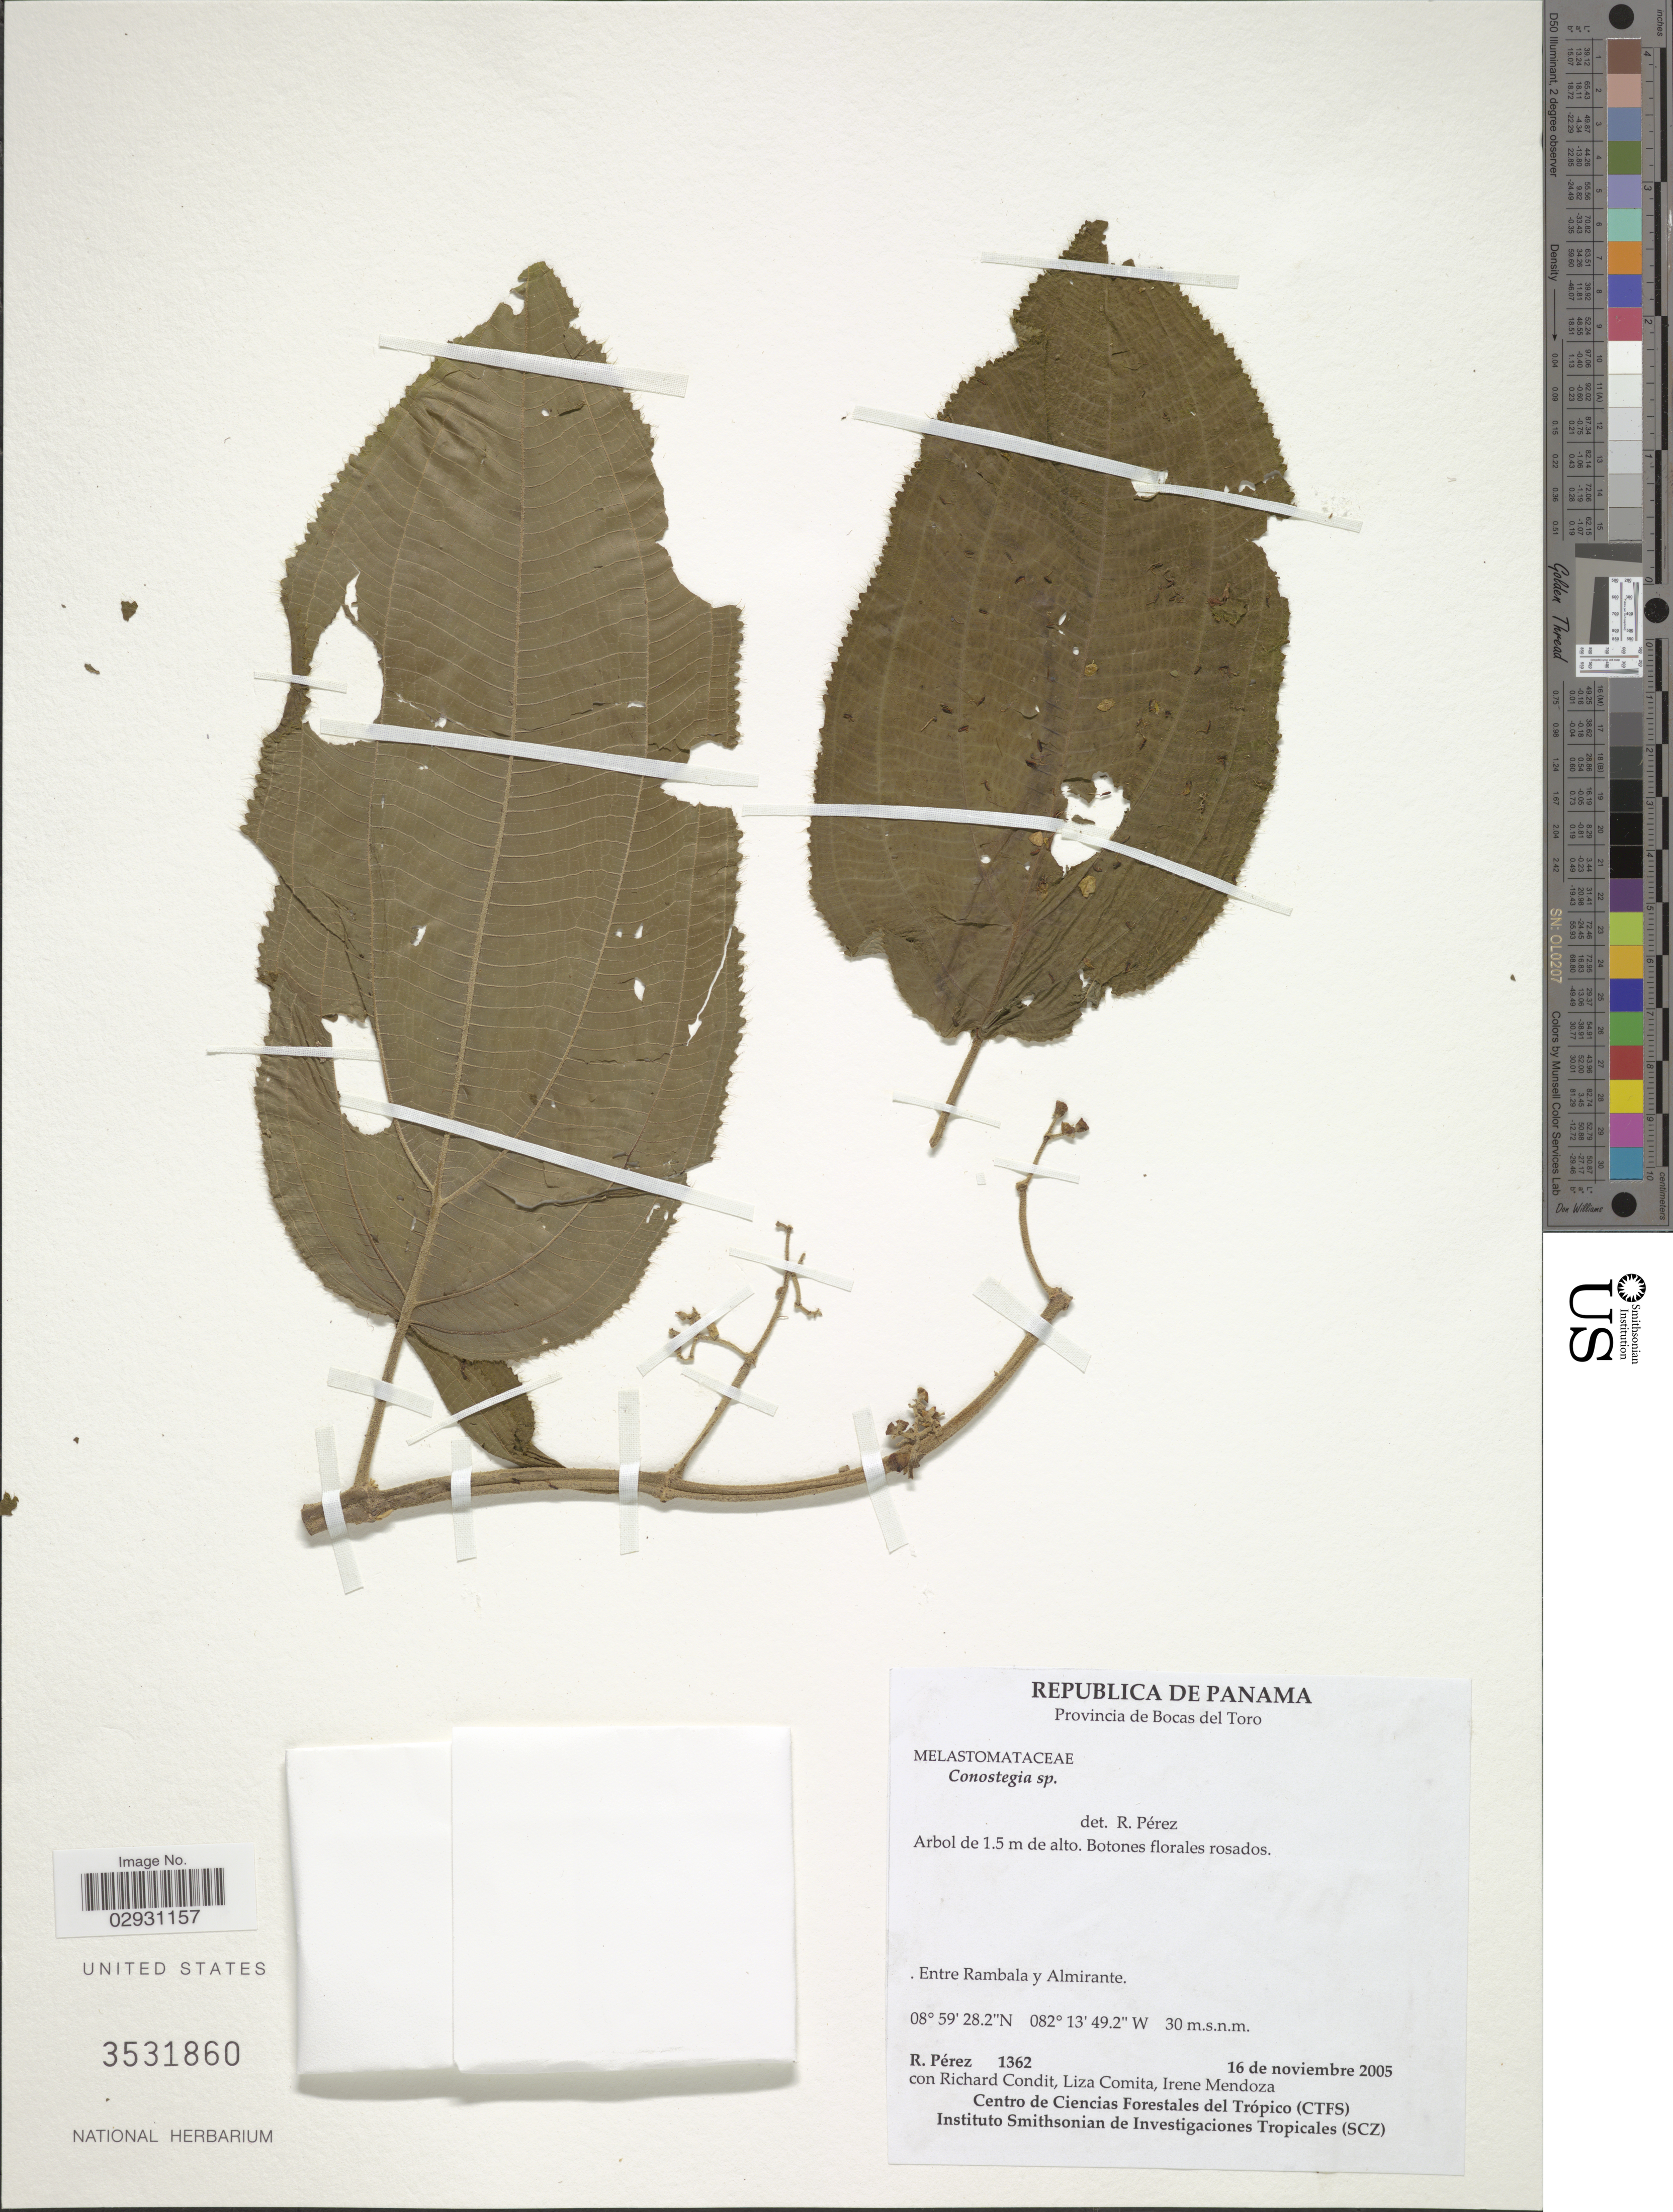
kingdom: Plantae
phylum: Tracheophyta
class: Magnoliopsida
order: Myrtales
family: Melastomataceae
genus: Conostegia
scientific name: Conostegia sp.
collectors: R. Perez, R. Condit, L. Comita & I. Mendoza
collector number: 1362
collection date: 2005-11-16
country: Panama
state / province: Bocas del Toro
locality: Entre Rambala y Almirante.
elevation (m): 30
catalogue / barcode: US 3531860